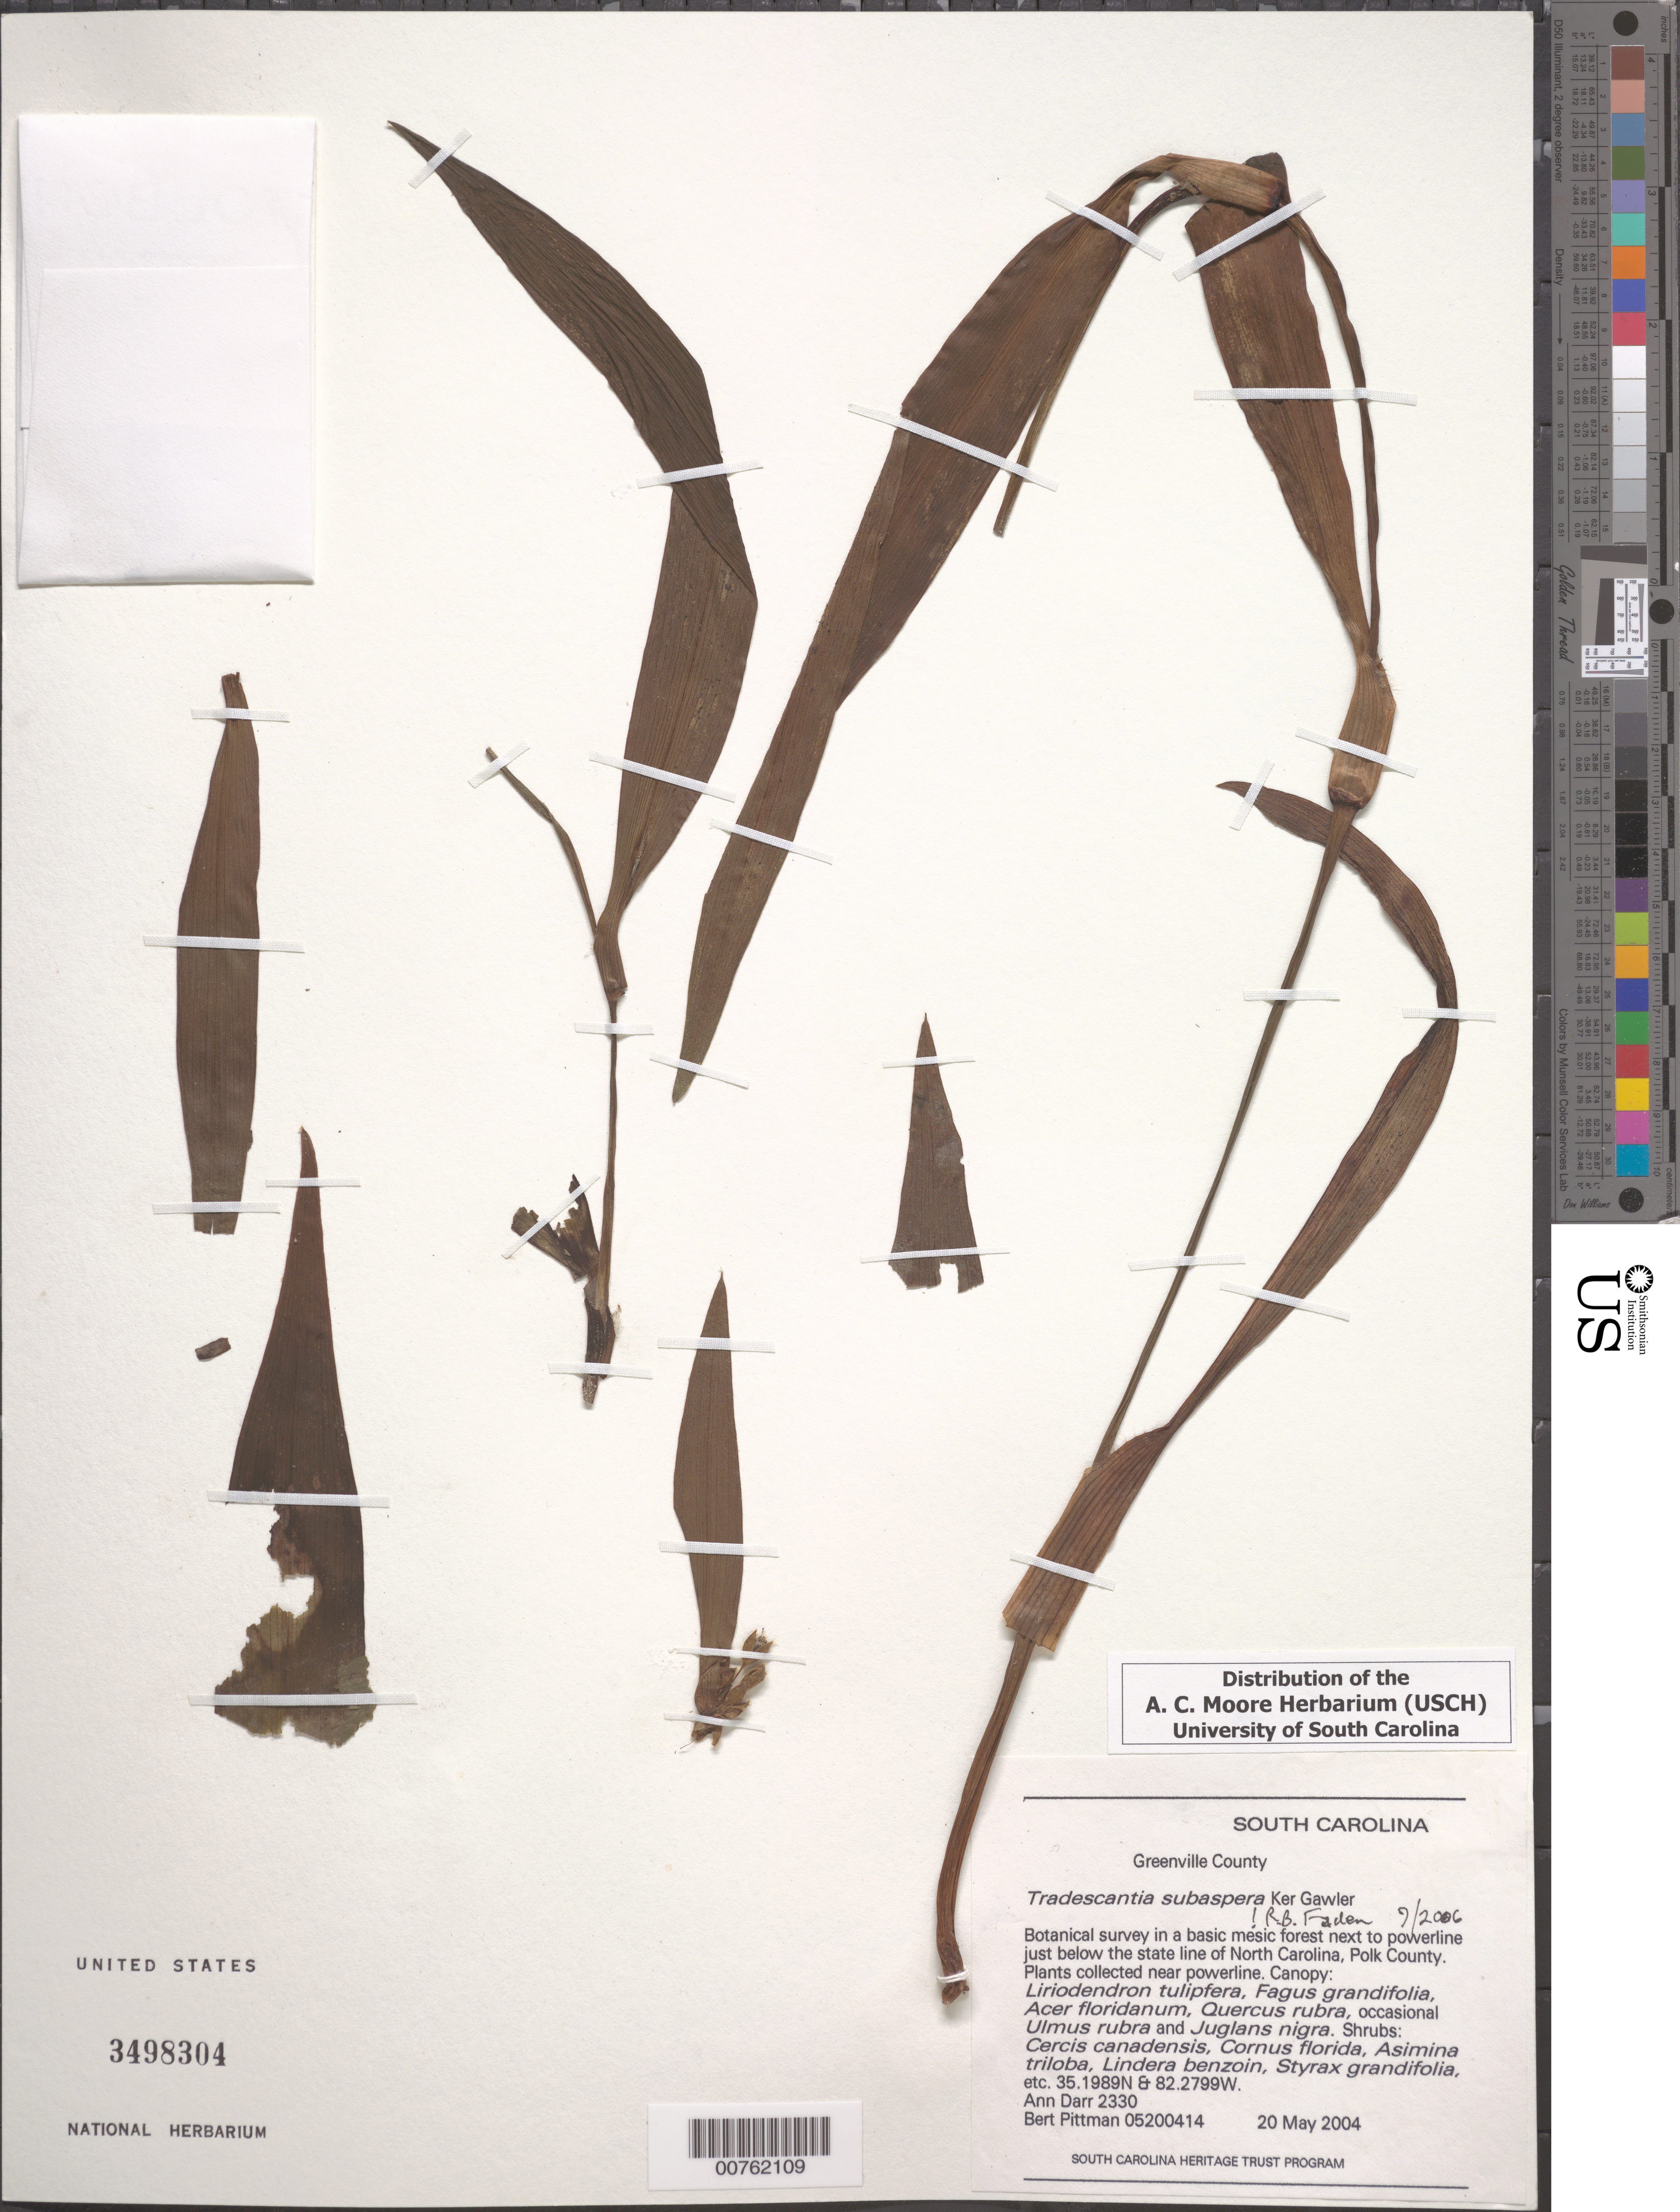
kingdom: Plantae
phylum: Tracheophyta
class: Liliopsida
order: Commelinales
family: Commelinaceae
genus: Tradescantia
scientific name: Tradescantia subaspera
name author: Ker Gawl.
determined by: Faden, Robert B., (US), Smithsonian Institution - National Museum of Natural History (UNITED STATES)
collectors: A. Darr & B. Pittman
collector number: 2330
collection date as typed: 20 May 2004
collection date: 2004-05-20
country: United States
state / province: South Carolina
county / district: Greenville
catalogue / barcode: US 3498304